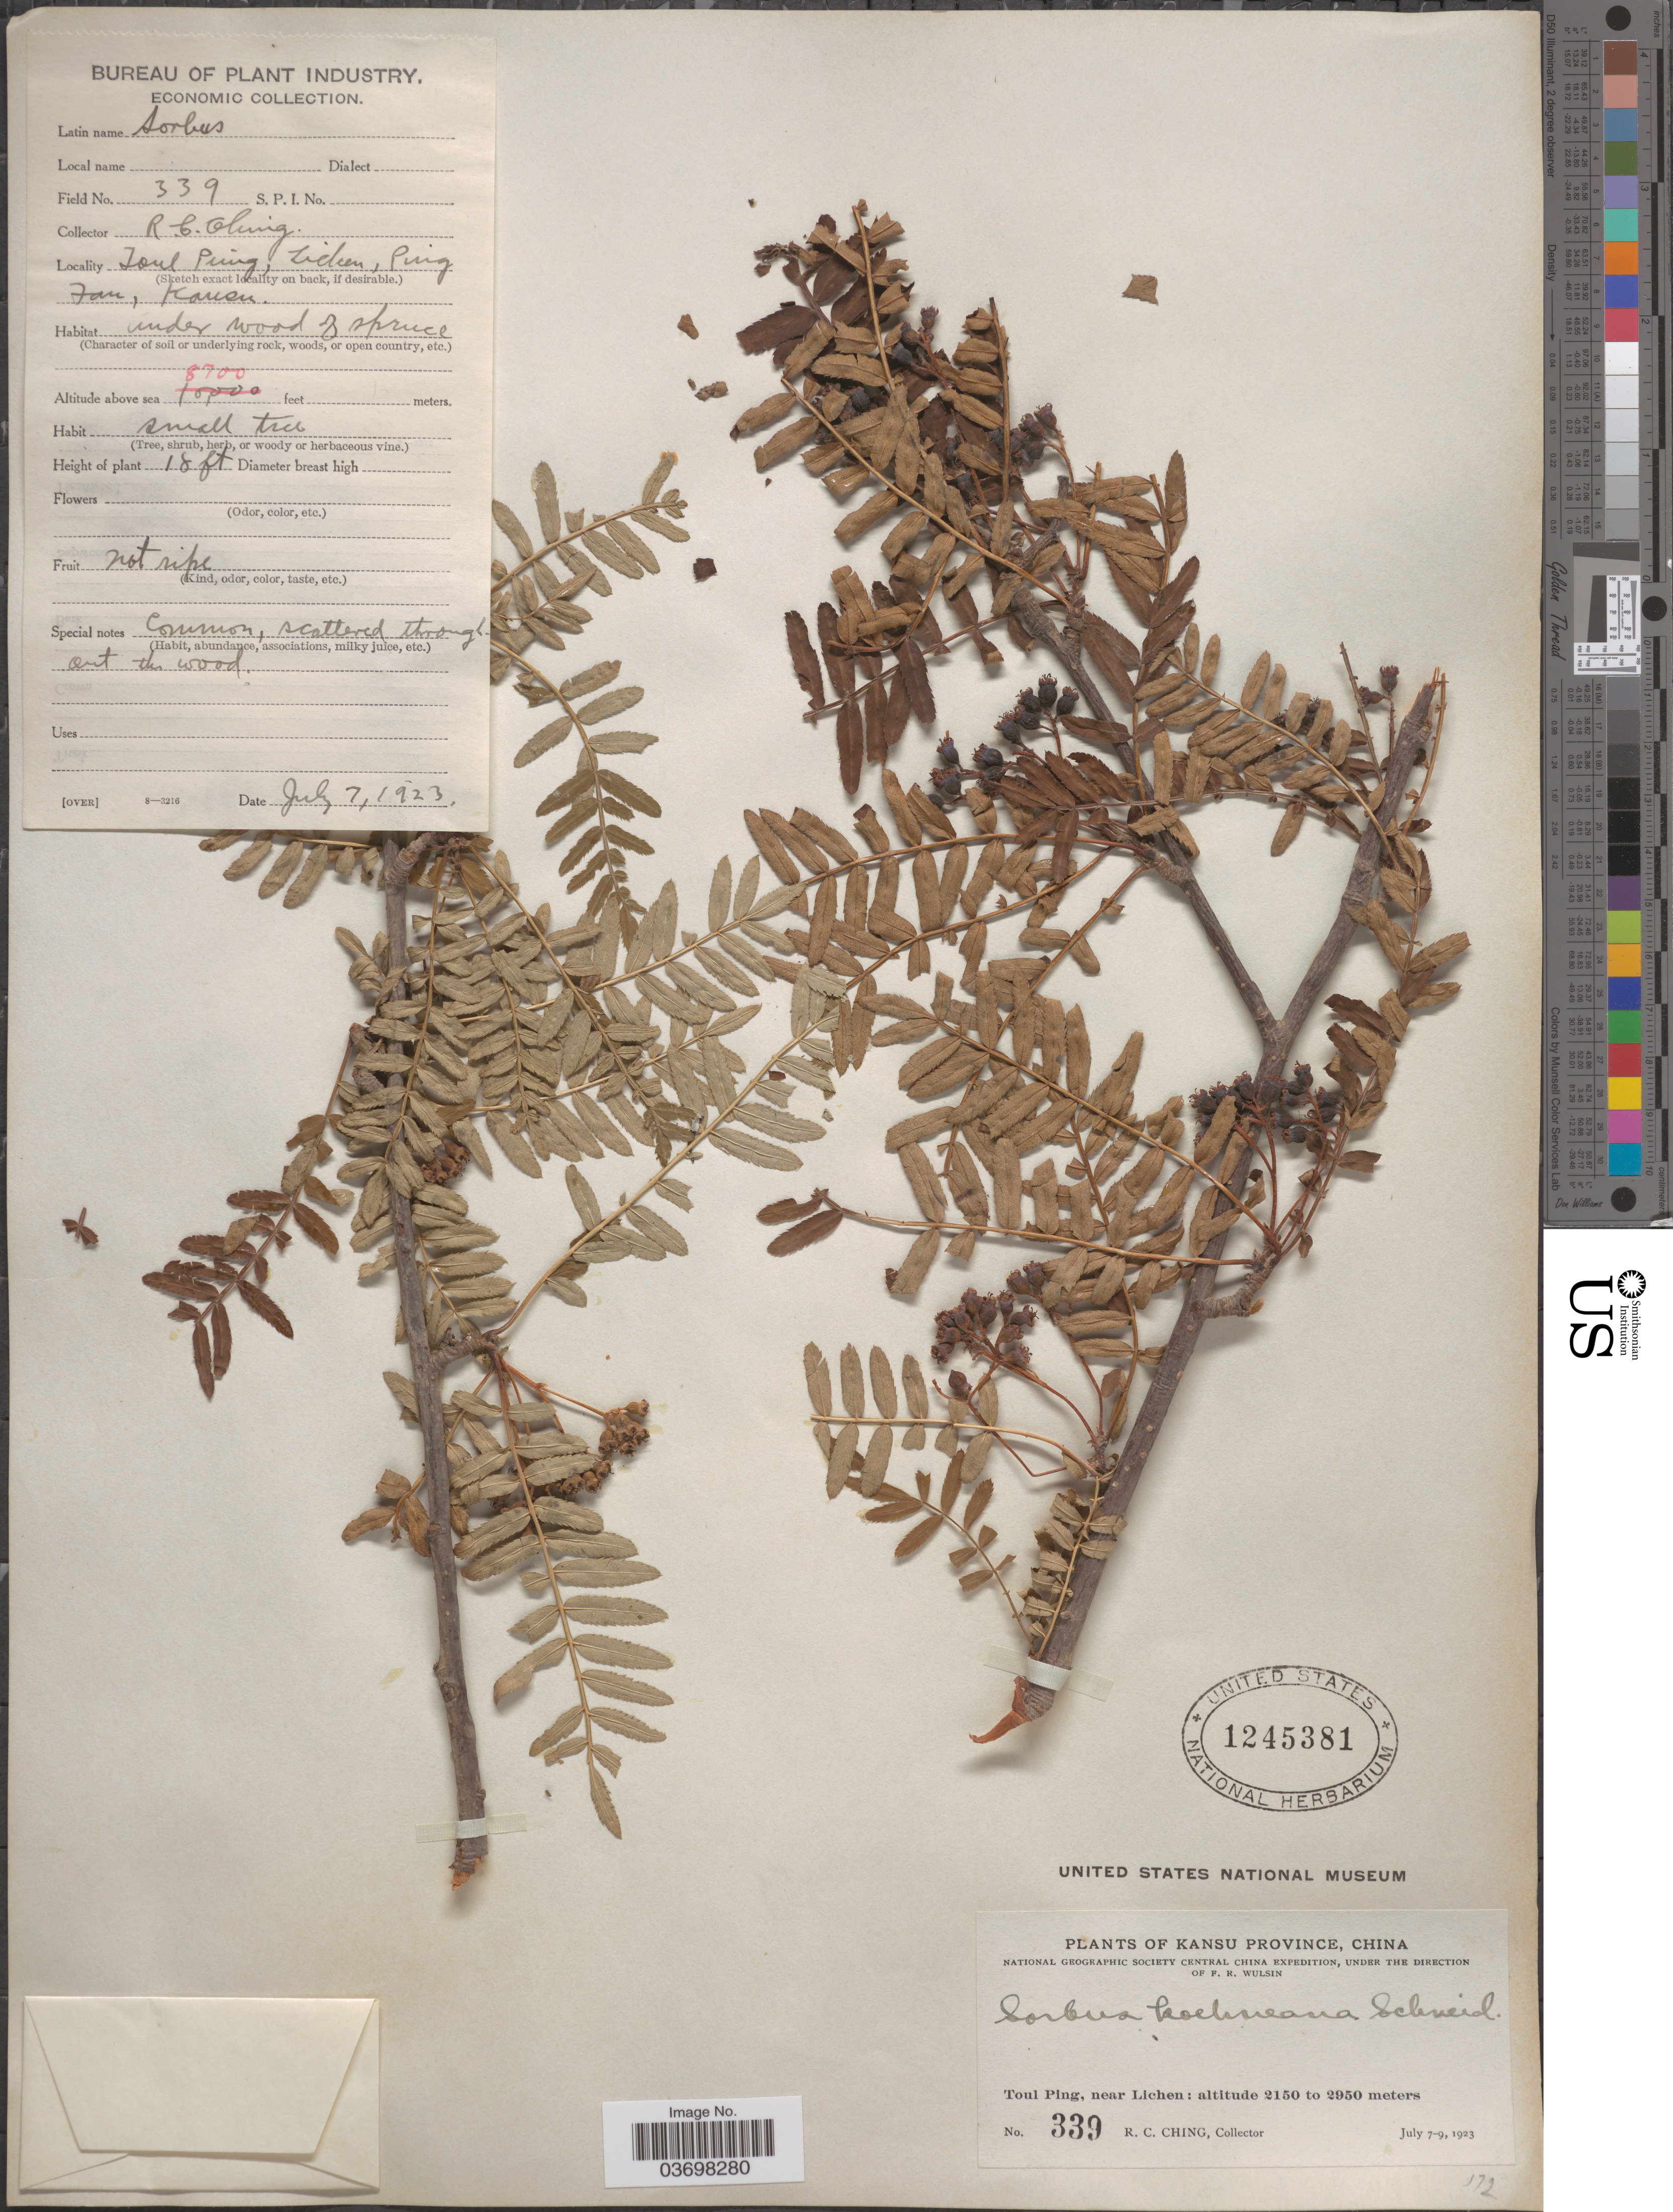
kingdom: Plantae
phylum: Tracheophyta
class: Magnoliopsida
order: Rosales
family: Rosaceae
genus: Sorbus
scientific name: Sorbus koehneana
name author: C.K. Schneid.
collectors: R. C. Ching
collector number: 339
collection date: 1923-07-07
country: China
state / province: Gansu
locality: Kansu Province. Toul Ping, near Lichen. Ping Fan.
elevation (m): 2652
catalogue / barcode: US 1245381